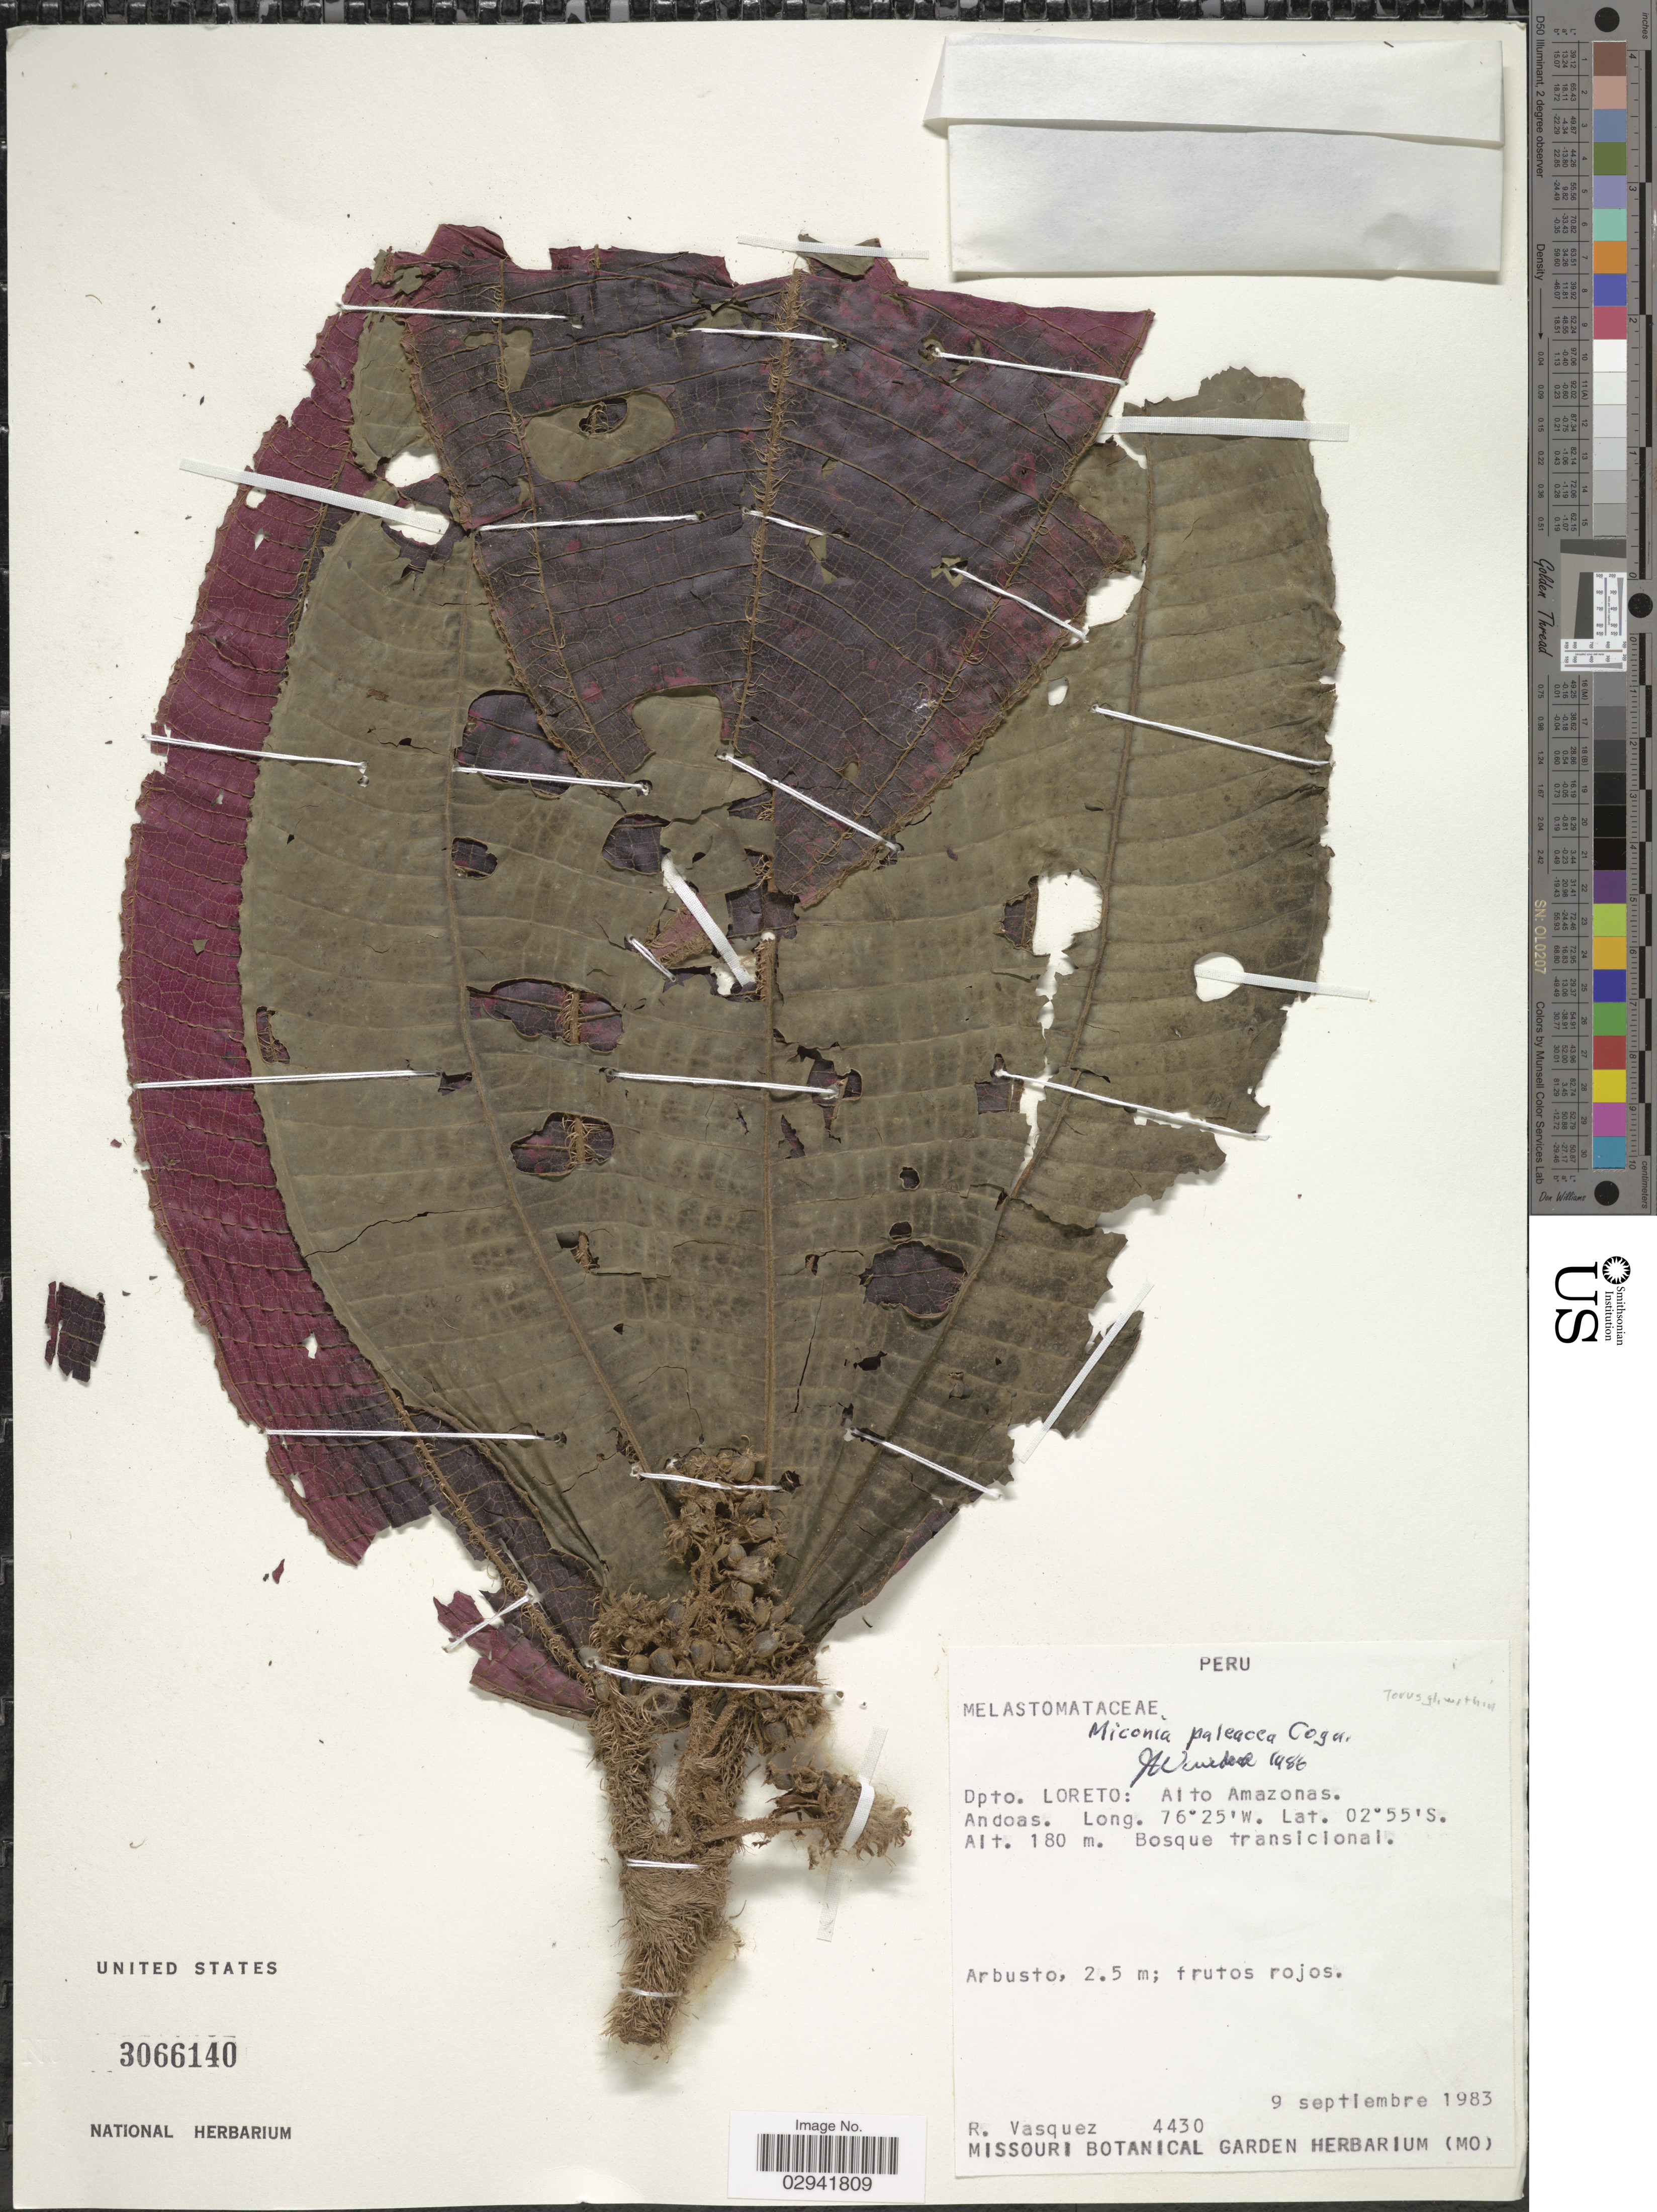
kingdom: Plantae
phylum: Tracheophyta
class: Magnoliopsida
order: Myrtales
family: Melastomataceae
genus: Miconia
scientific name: Miconia paleacea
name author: Cogn.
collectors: R. Vasquez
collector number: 4430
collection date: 1983-09-09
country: Peru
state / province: Loreto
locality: Dpto. Loreto: Alto Amazonas. Andoas.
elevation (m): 180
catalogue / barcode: US 3066140